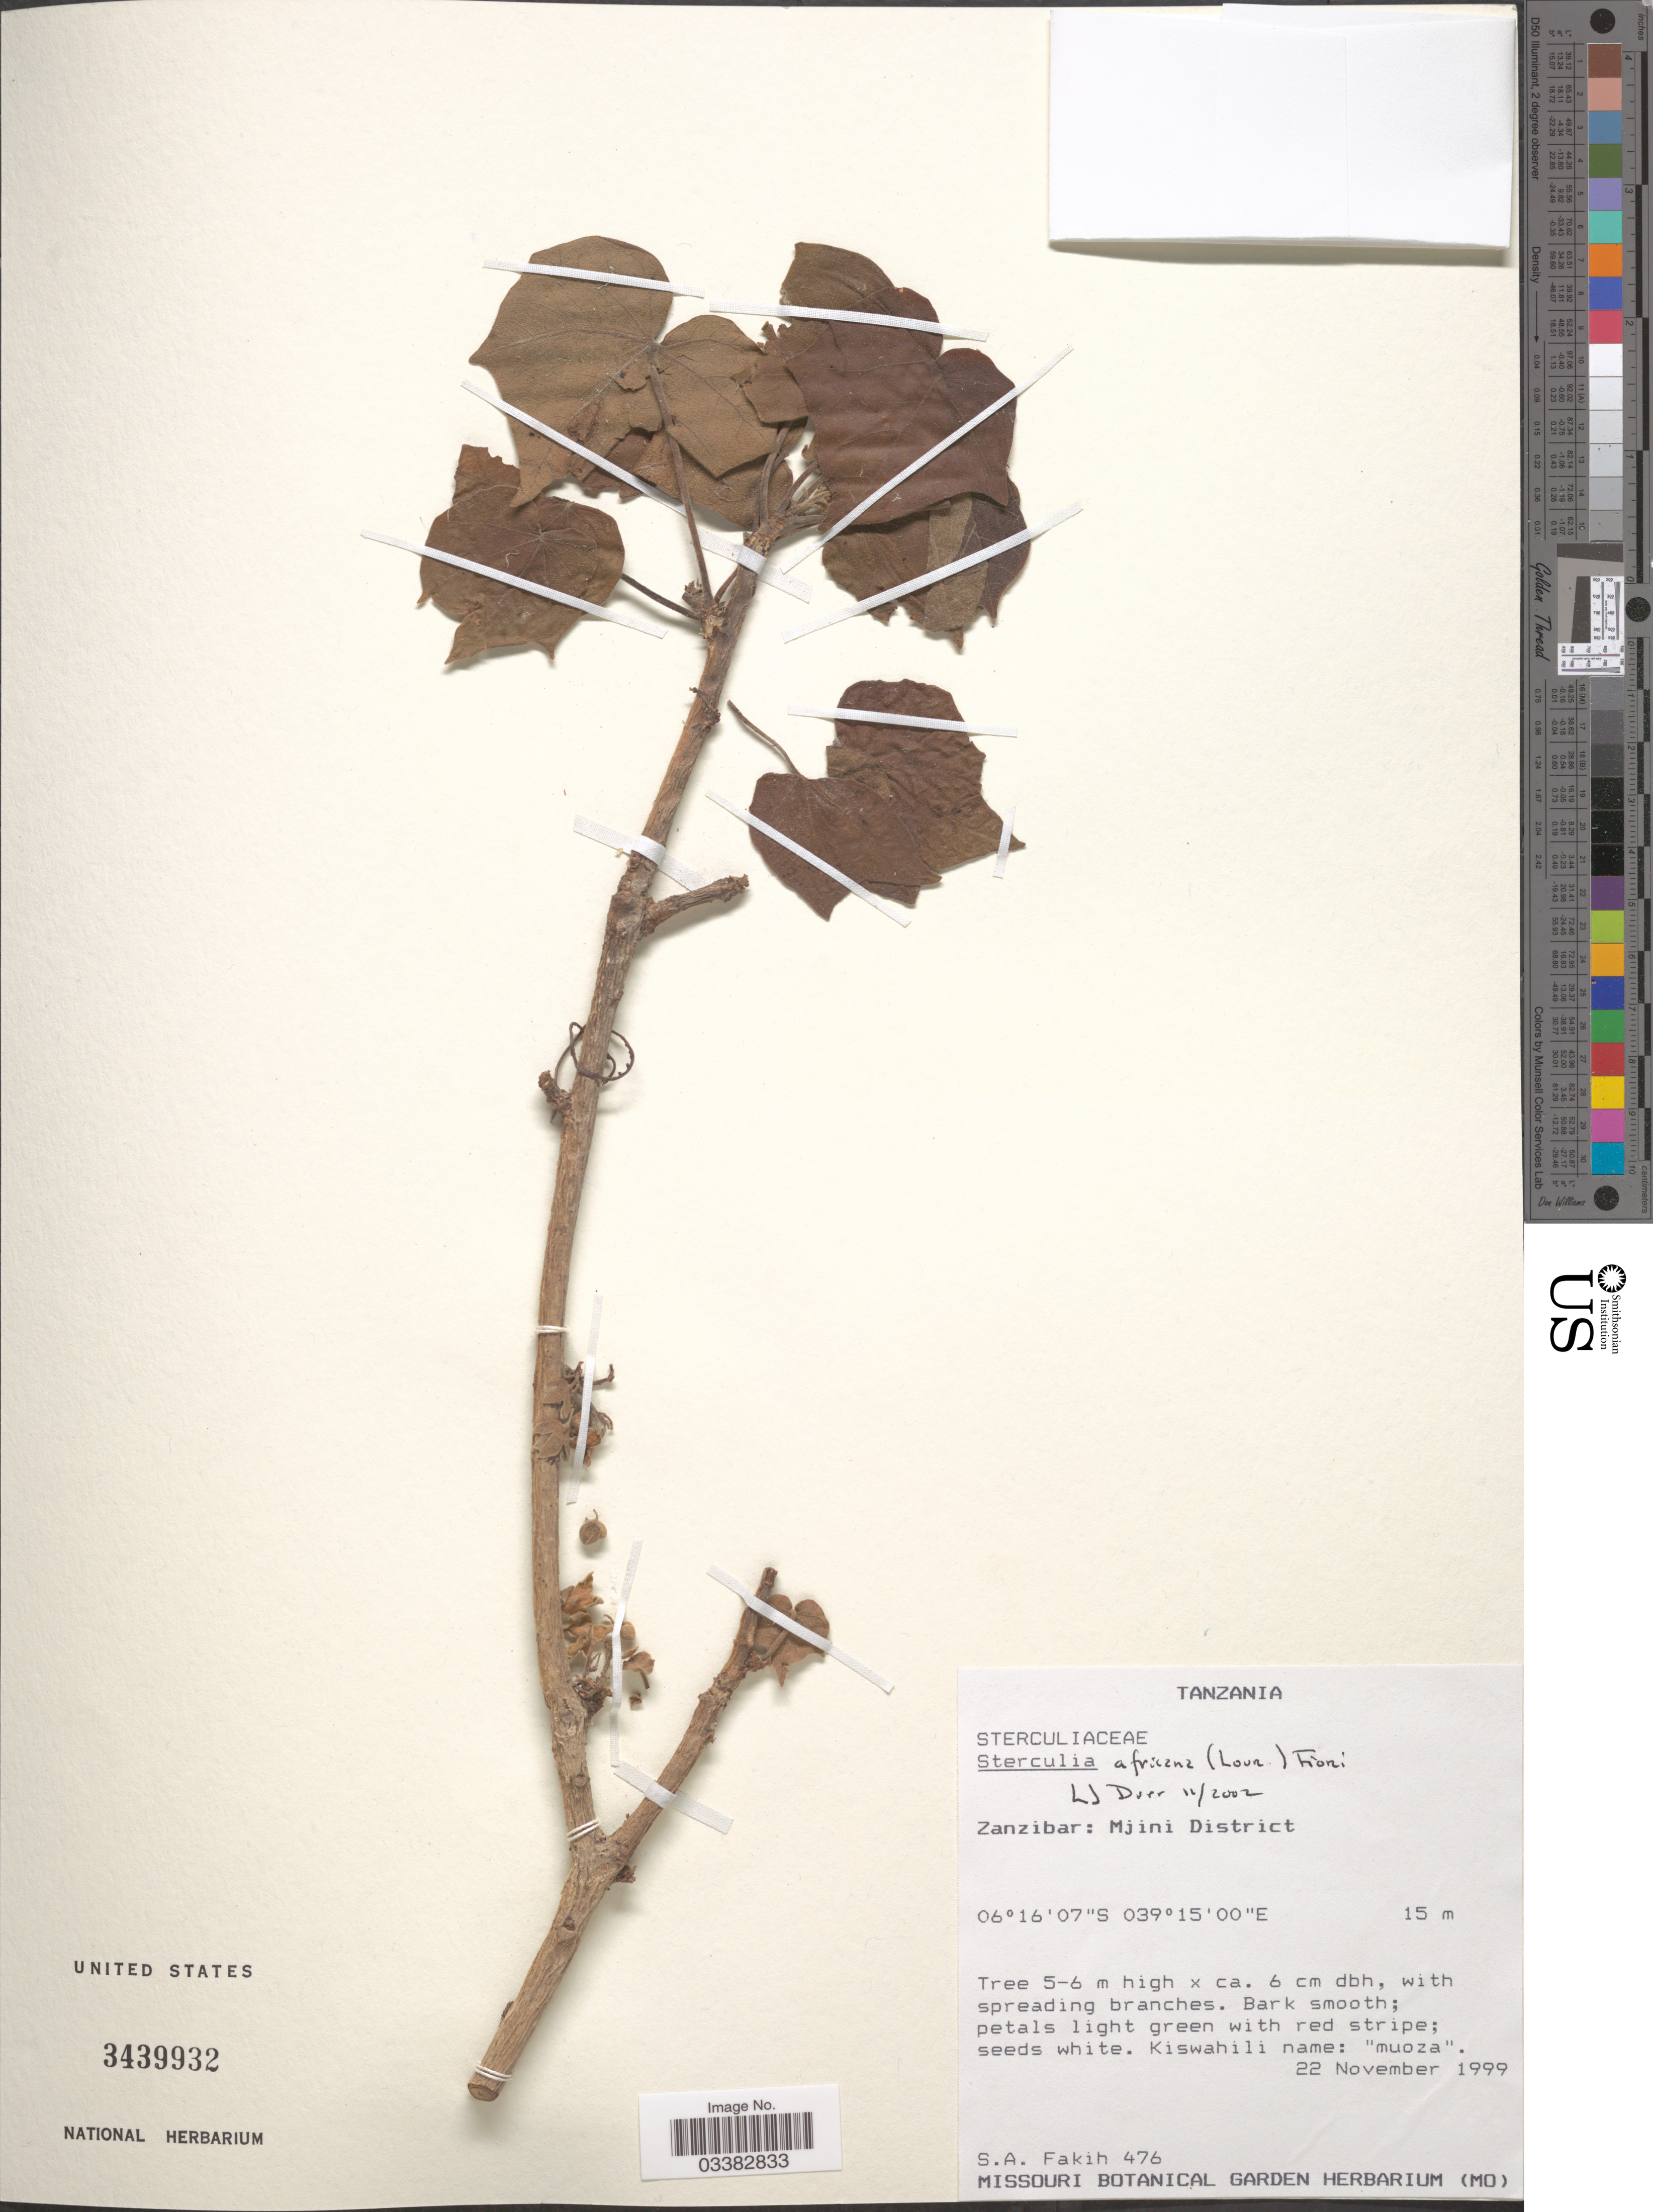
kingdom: Plantae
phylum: Tracheophyta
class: Magnoliopsida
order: Malvales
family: Malvaceae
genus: Sterculia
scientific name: Sterculia africana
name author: (Lour.) Fiori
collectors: S. Fakih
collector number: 476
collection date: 1999-11-22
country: Tanzania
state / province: Zanzibar Urban/West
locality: Mjini District.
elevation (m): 15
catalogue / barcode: US 3439932